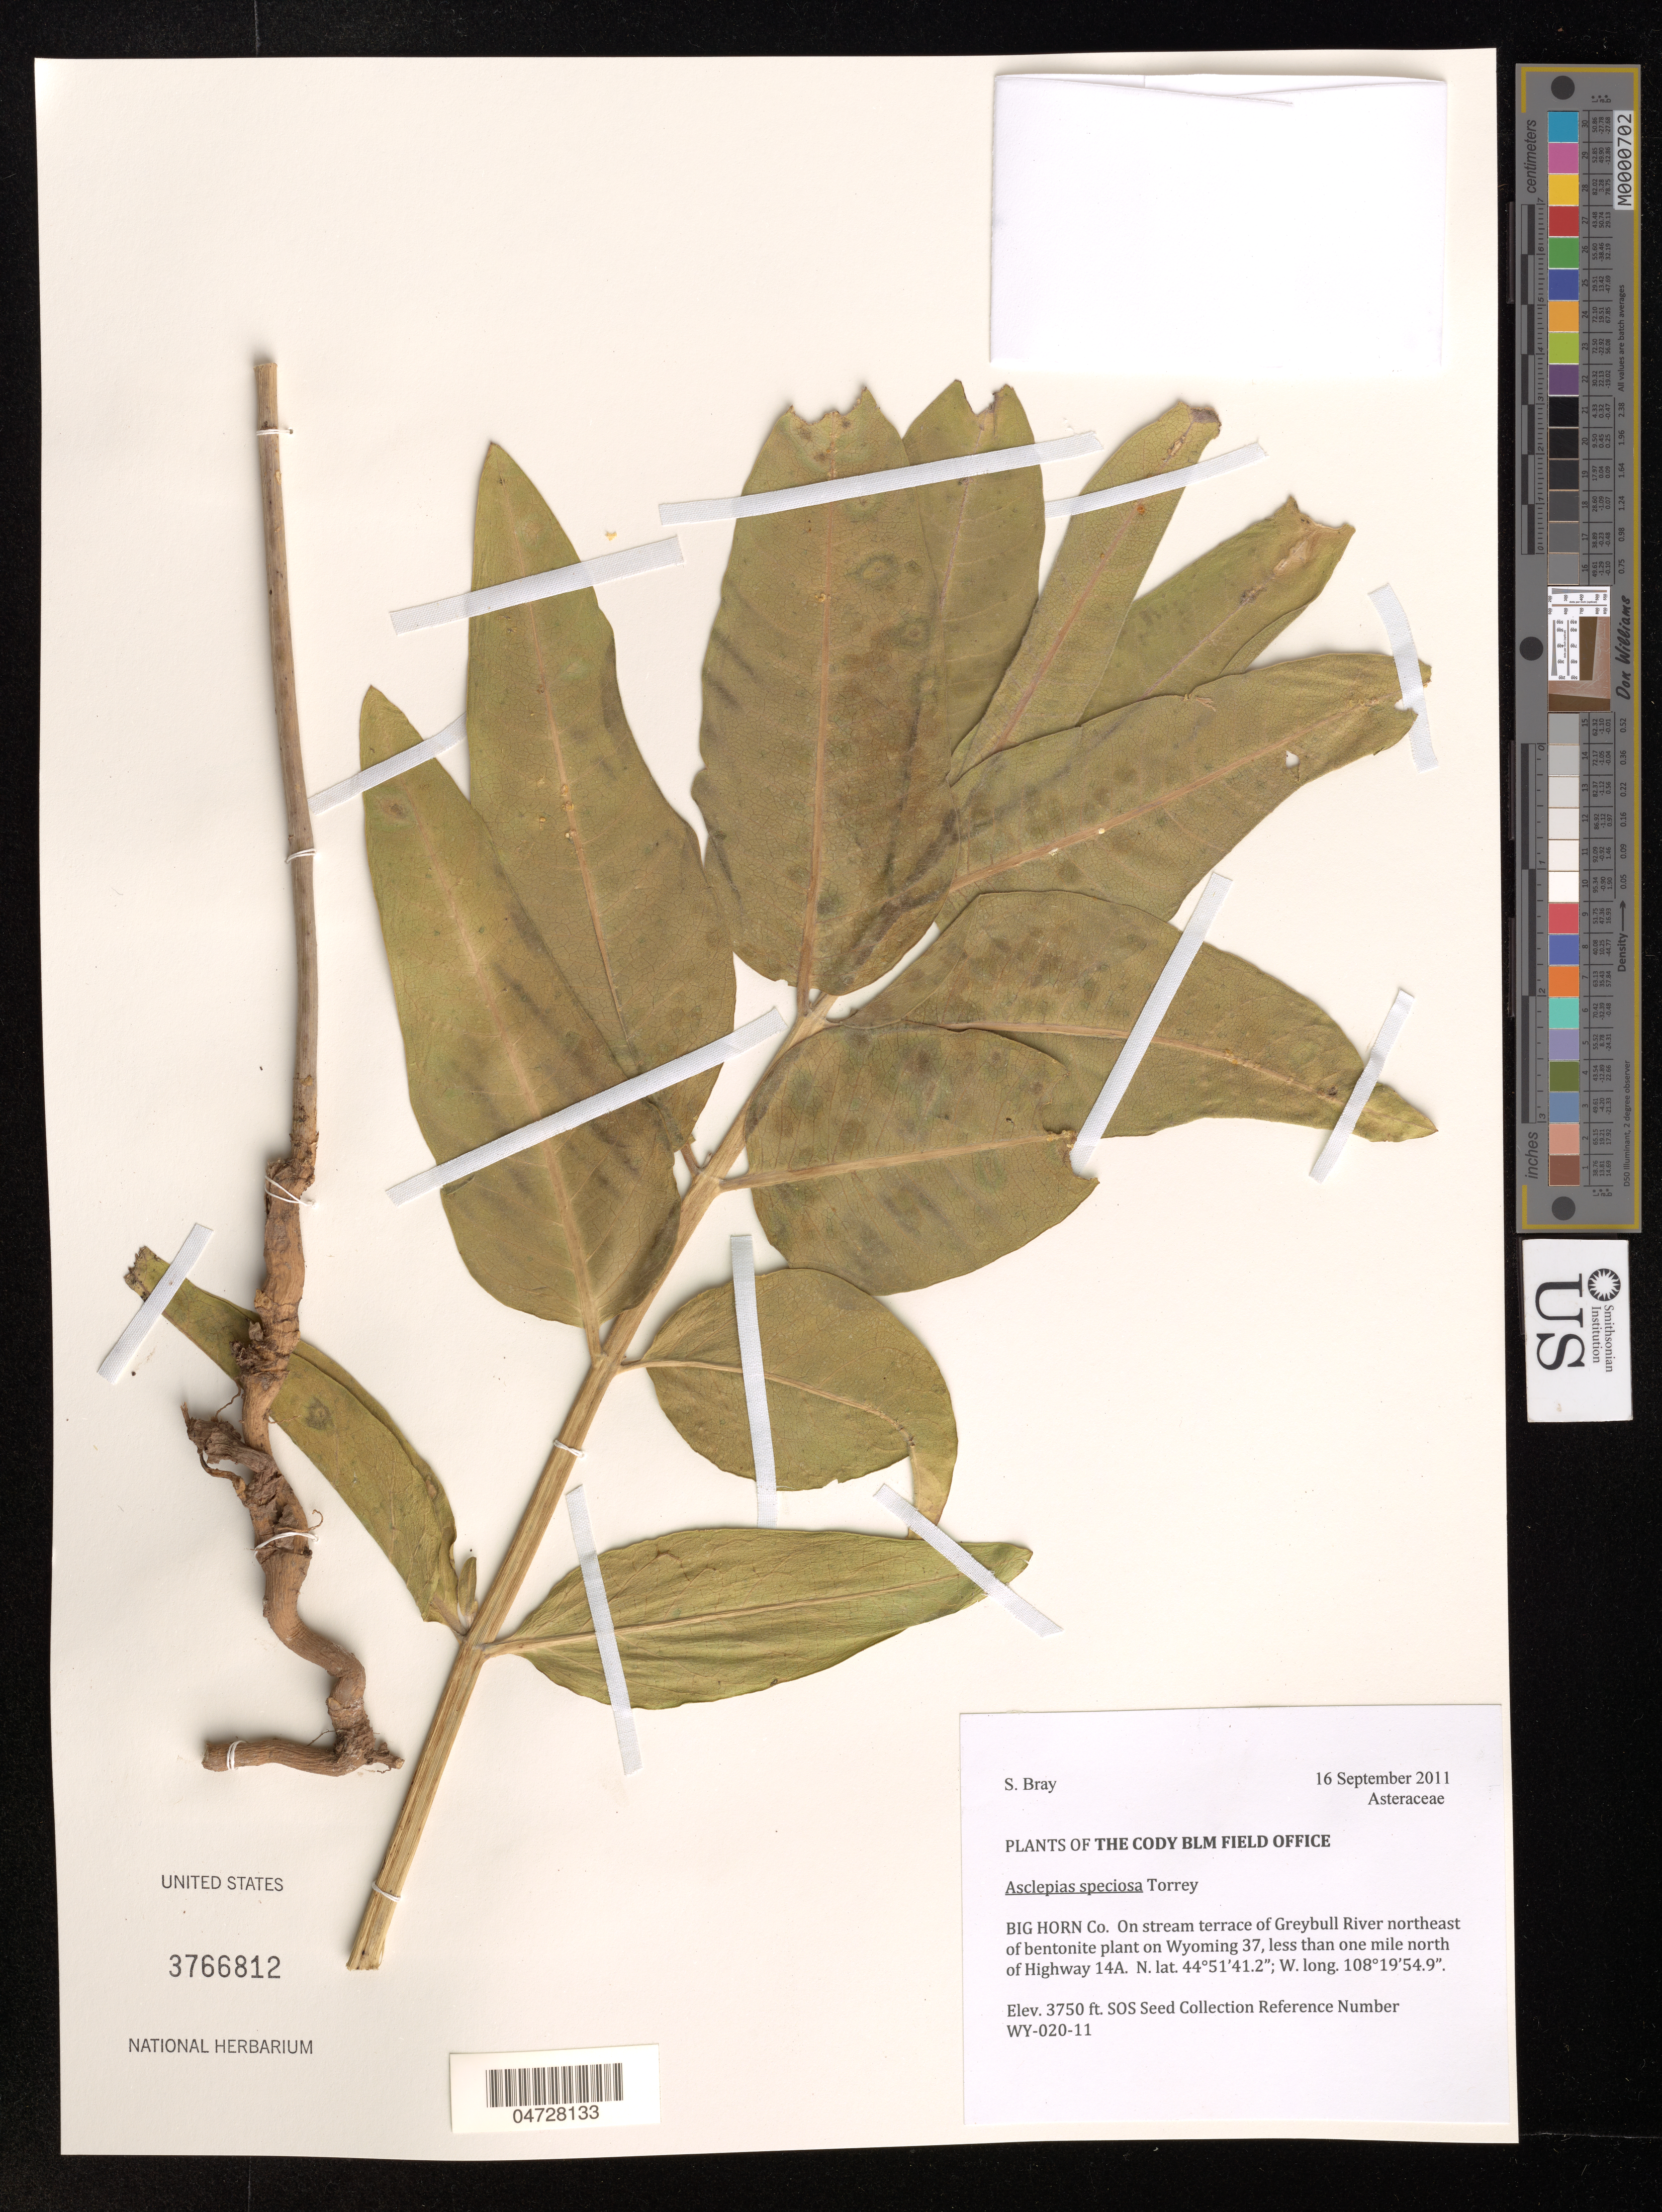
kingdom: Plantae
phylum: Tracheophyta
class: Magnoliopsida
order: Gentianales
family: Apocynaceae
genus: Asclepias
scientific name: Asclepias speciosa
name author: Torr.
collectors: S. Bray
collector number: WY-020-11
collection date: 2011-09-16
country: United States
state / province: Wyoming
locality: Big Horn Co. On stream terrace of Greybull River northeast of bentonite plant on Wyoming 37, less than one mile north of Highway 14A.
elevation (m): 1143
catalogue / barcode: US 3766812